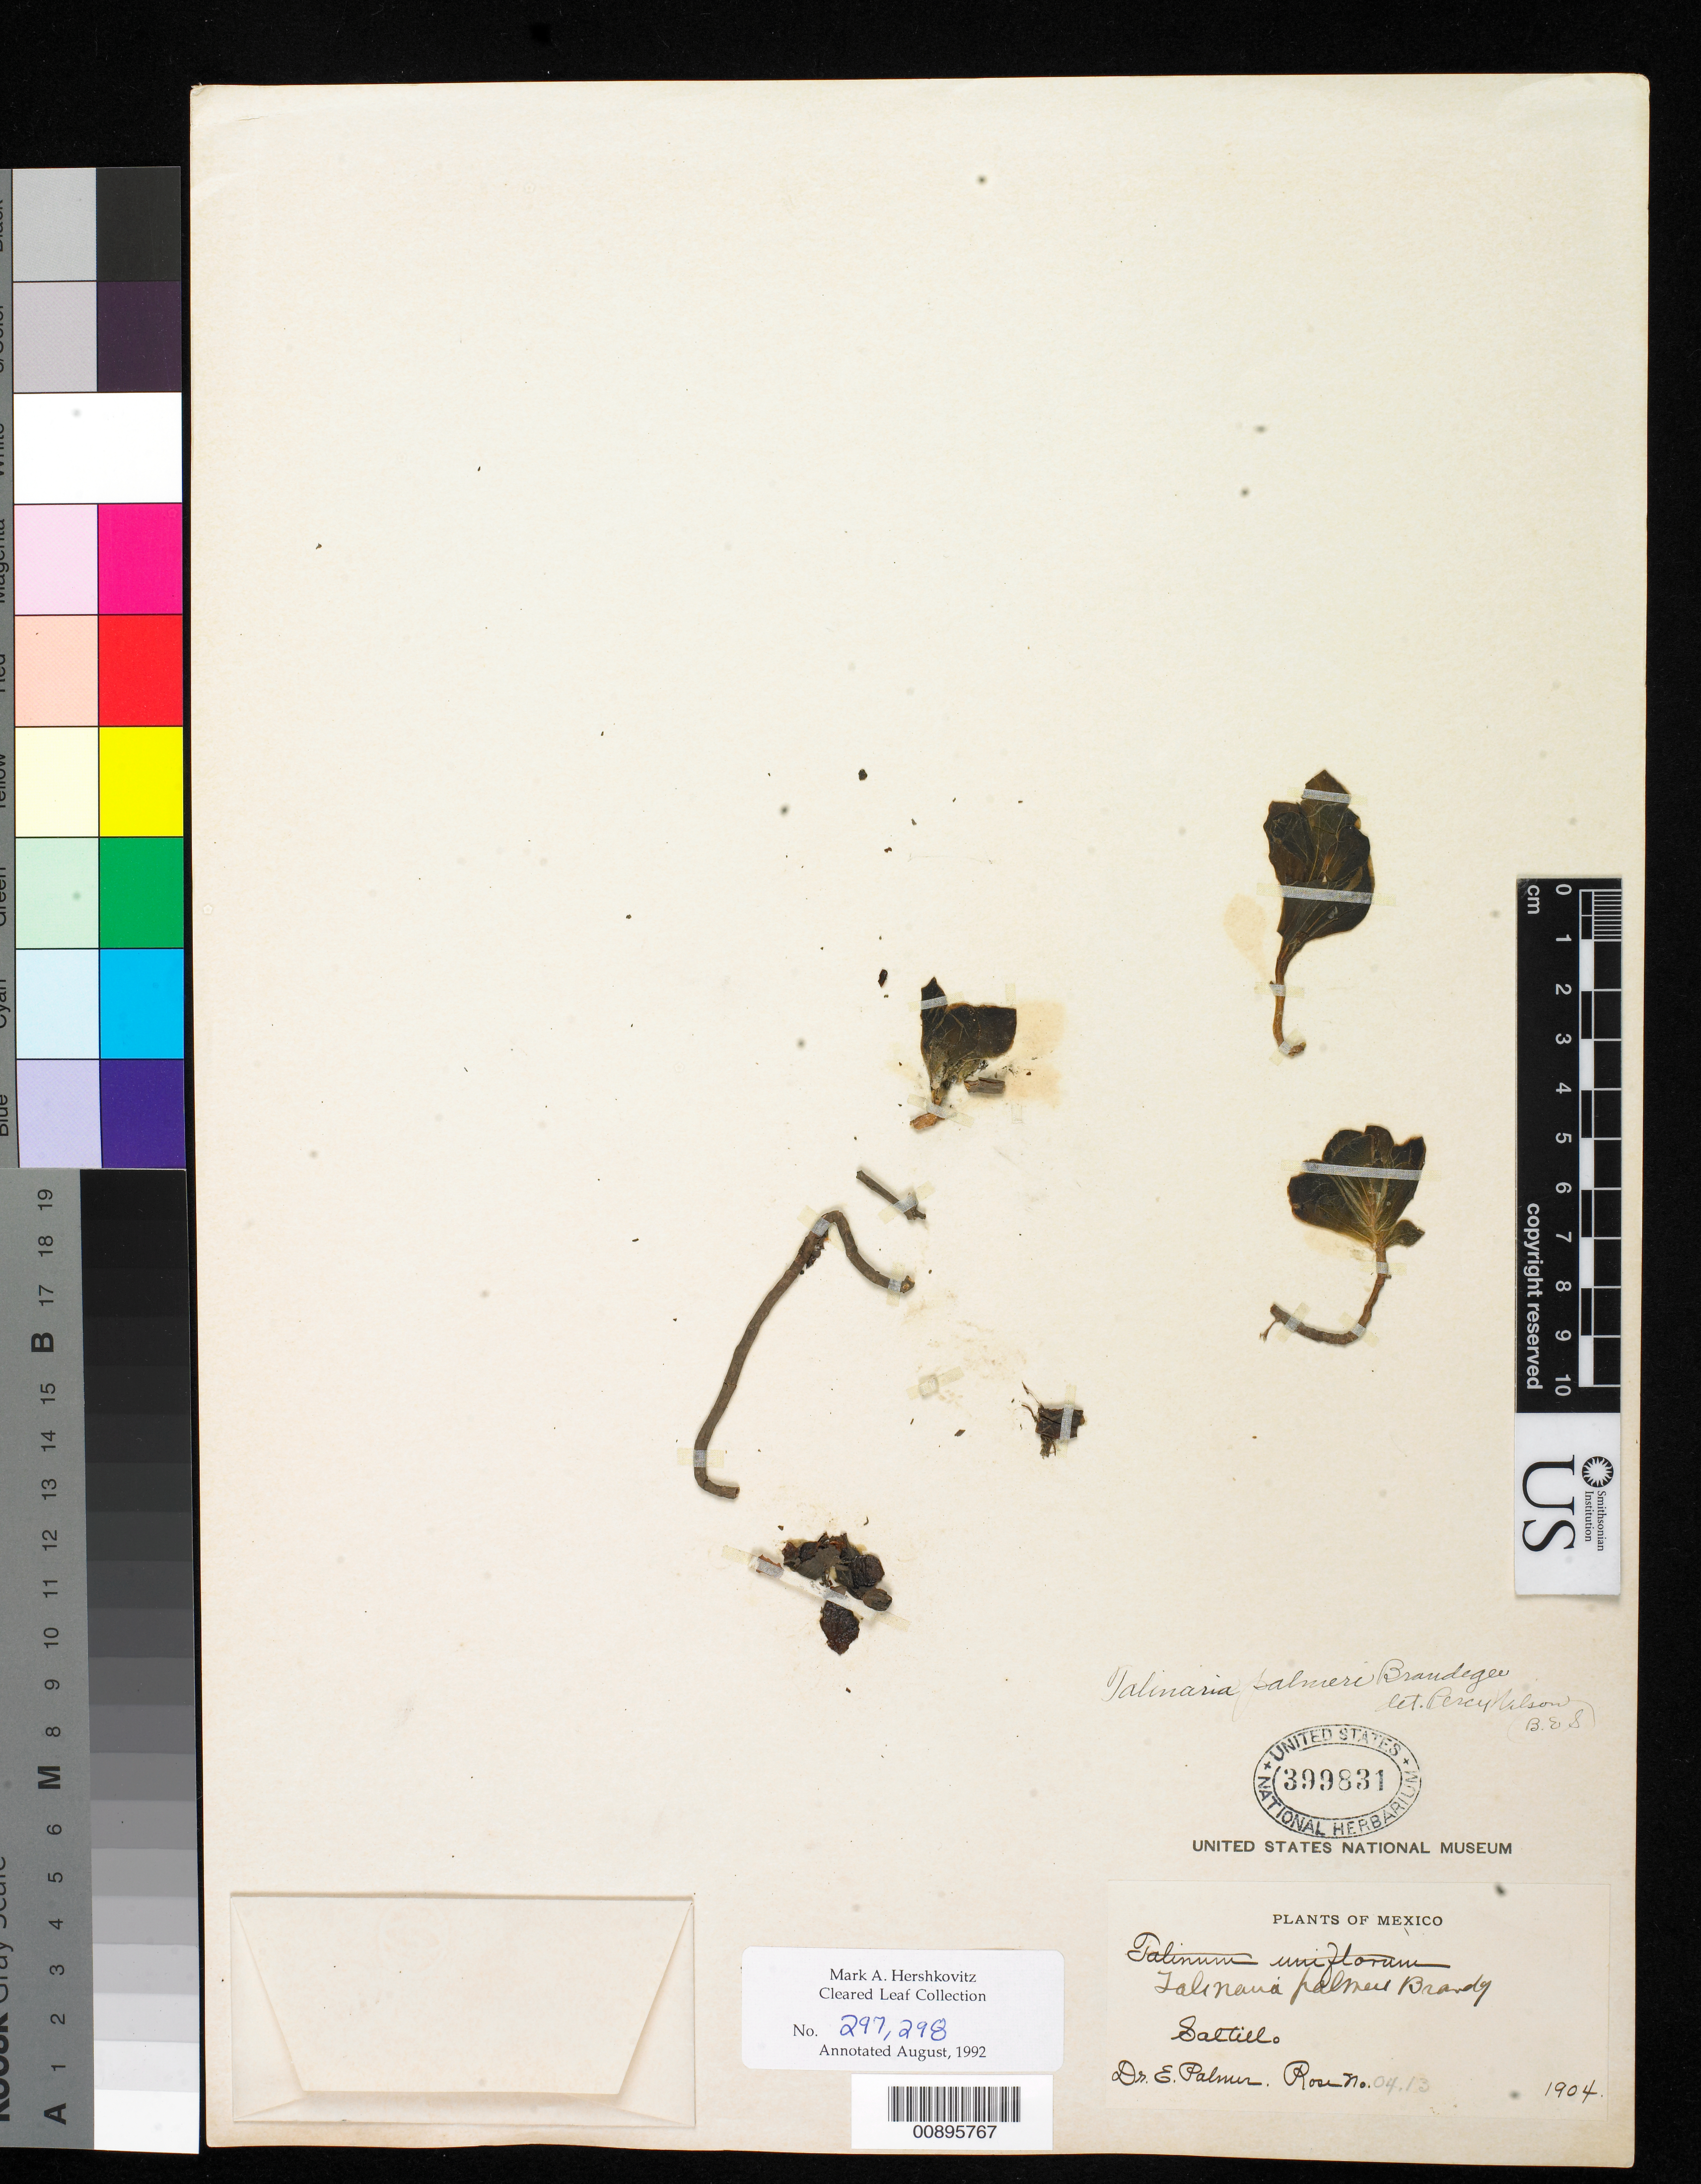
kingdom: Plantae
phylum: Tracheophyta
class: Magnoliopsida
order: Caryophyllales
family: Anacampserotaceae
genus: Talinaria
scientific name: Talinaria palmeri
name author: Brandegee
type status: Possible Syntype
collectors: E. Palmer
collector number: Rose no. 04.13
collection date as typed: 1904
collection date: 1904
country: Mexico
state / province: Coahuila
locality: Saltillo, Coahuila.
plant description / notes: Dubiously type material; collection data as for syntype of Talinaria palmeri Brandegee, but this specimen possibly cultivated (Rose no. 04.13 penciled on label, suggesting a greenhouse accession)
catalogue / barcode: US 399831